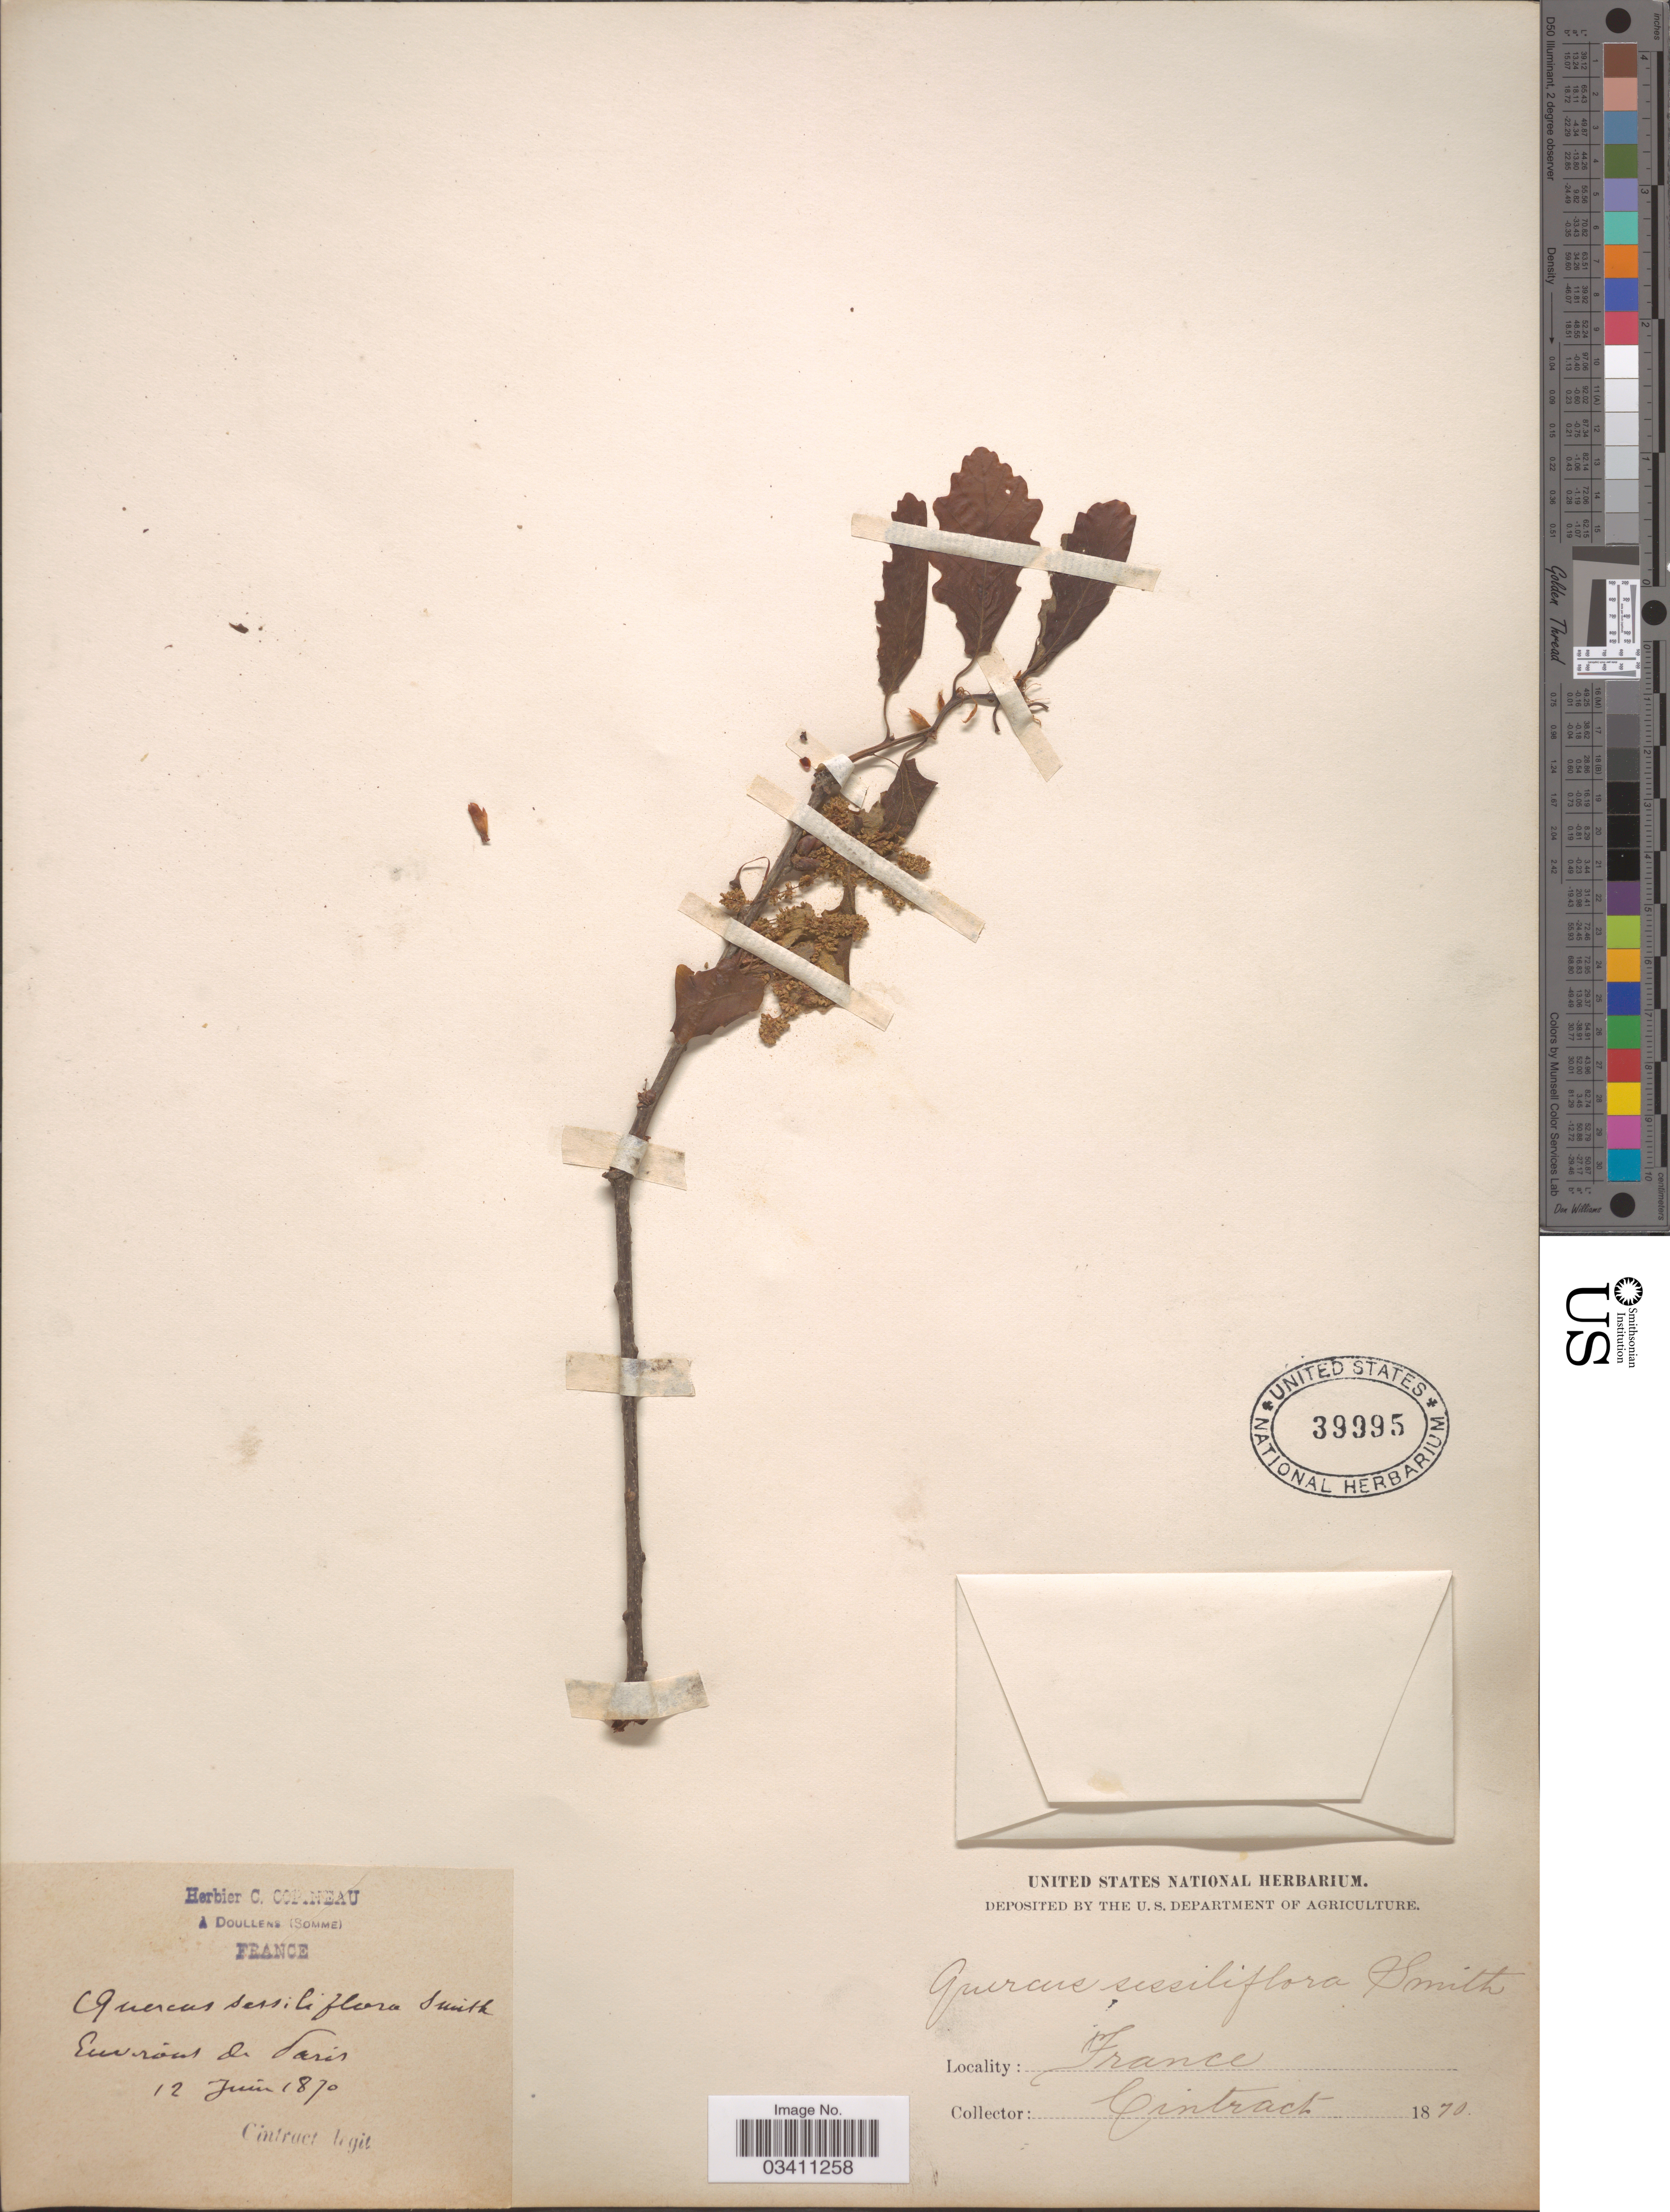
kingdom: Plantae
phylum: Tracheophyta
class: Magnoliopsida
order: Fagales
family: Fagaceae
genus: Quercus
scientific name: Quercus sessiliflora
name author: Salisb.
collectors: Cintract, --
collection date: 1870-06-12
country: France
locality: Environs de Paris.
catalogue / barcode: US 39995